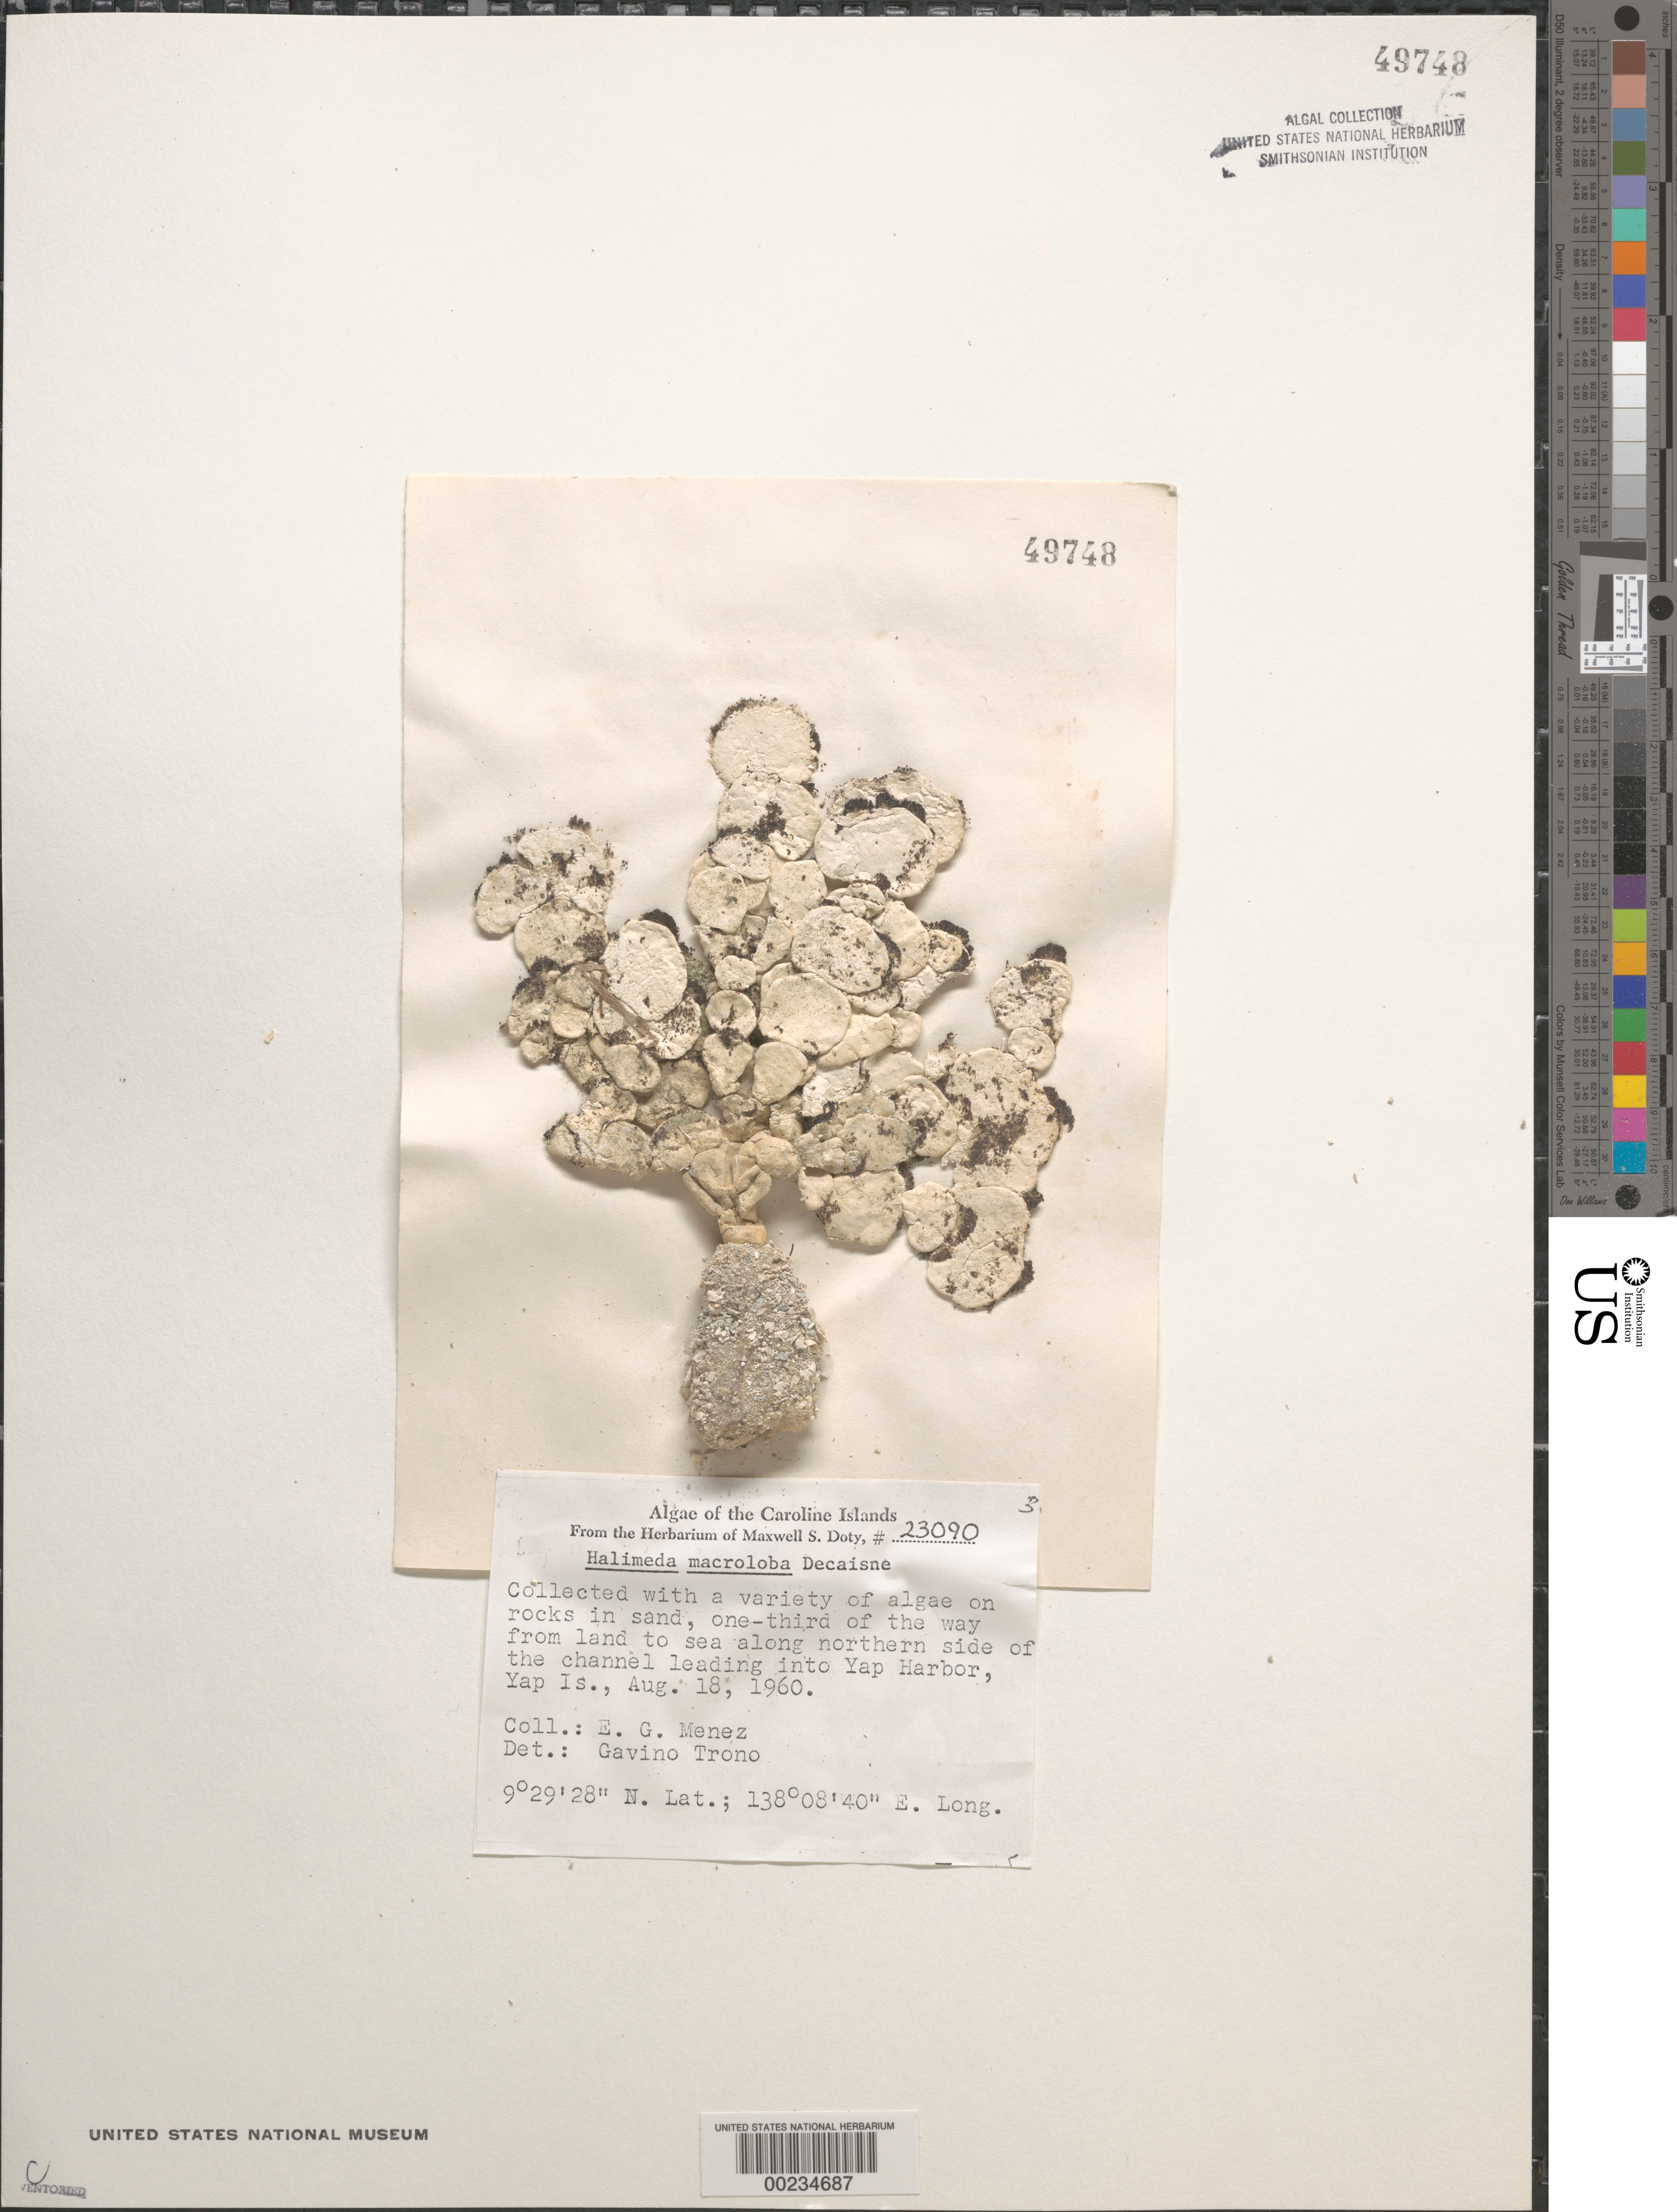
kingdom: Plantae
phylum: Chlorophyta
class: Ulvophyceae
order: Bryopsidales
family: Halimedaceae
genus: Halimeda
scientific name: Halimeda macroloba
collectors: Meñez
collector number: MSD 23090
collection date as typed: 18 Aug 1960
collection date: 1960-08-18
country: Micronesia, Federated States of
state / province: Yap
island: Yap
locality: Yap Harbor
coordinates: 9 29' 28" N, 138 08' 40" E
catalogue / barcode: US 49748